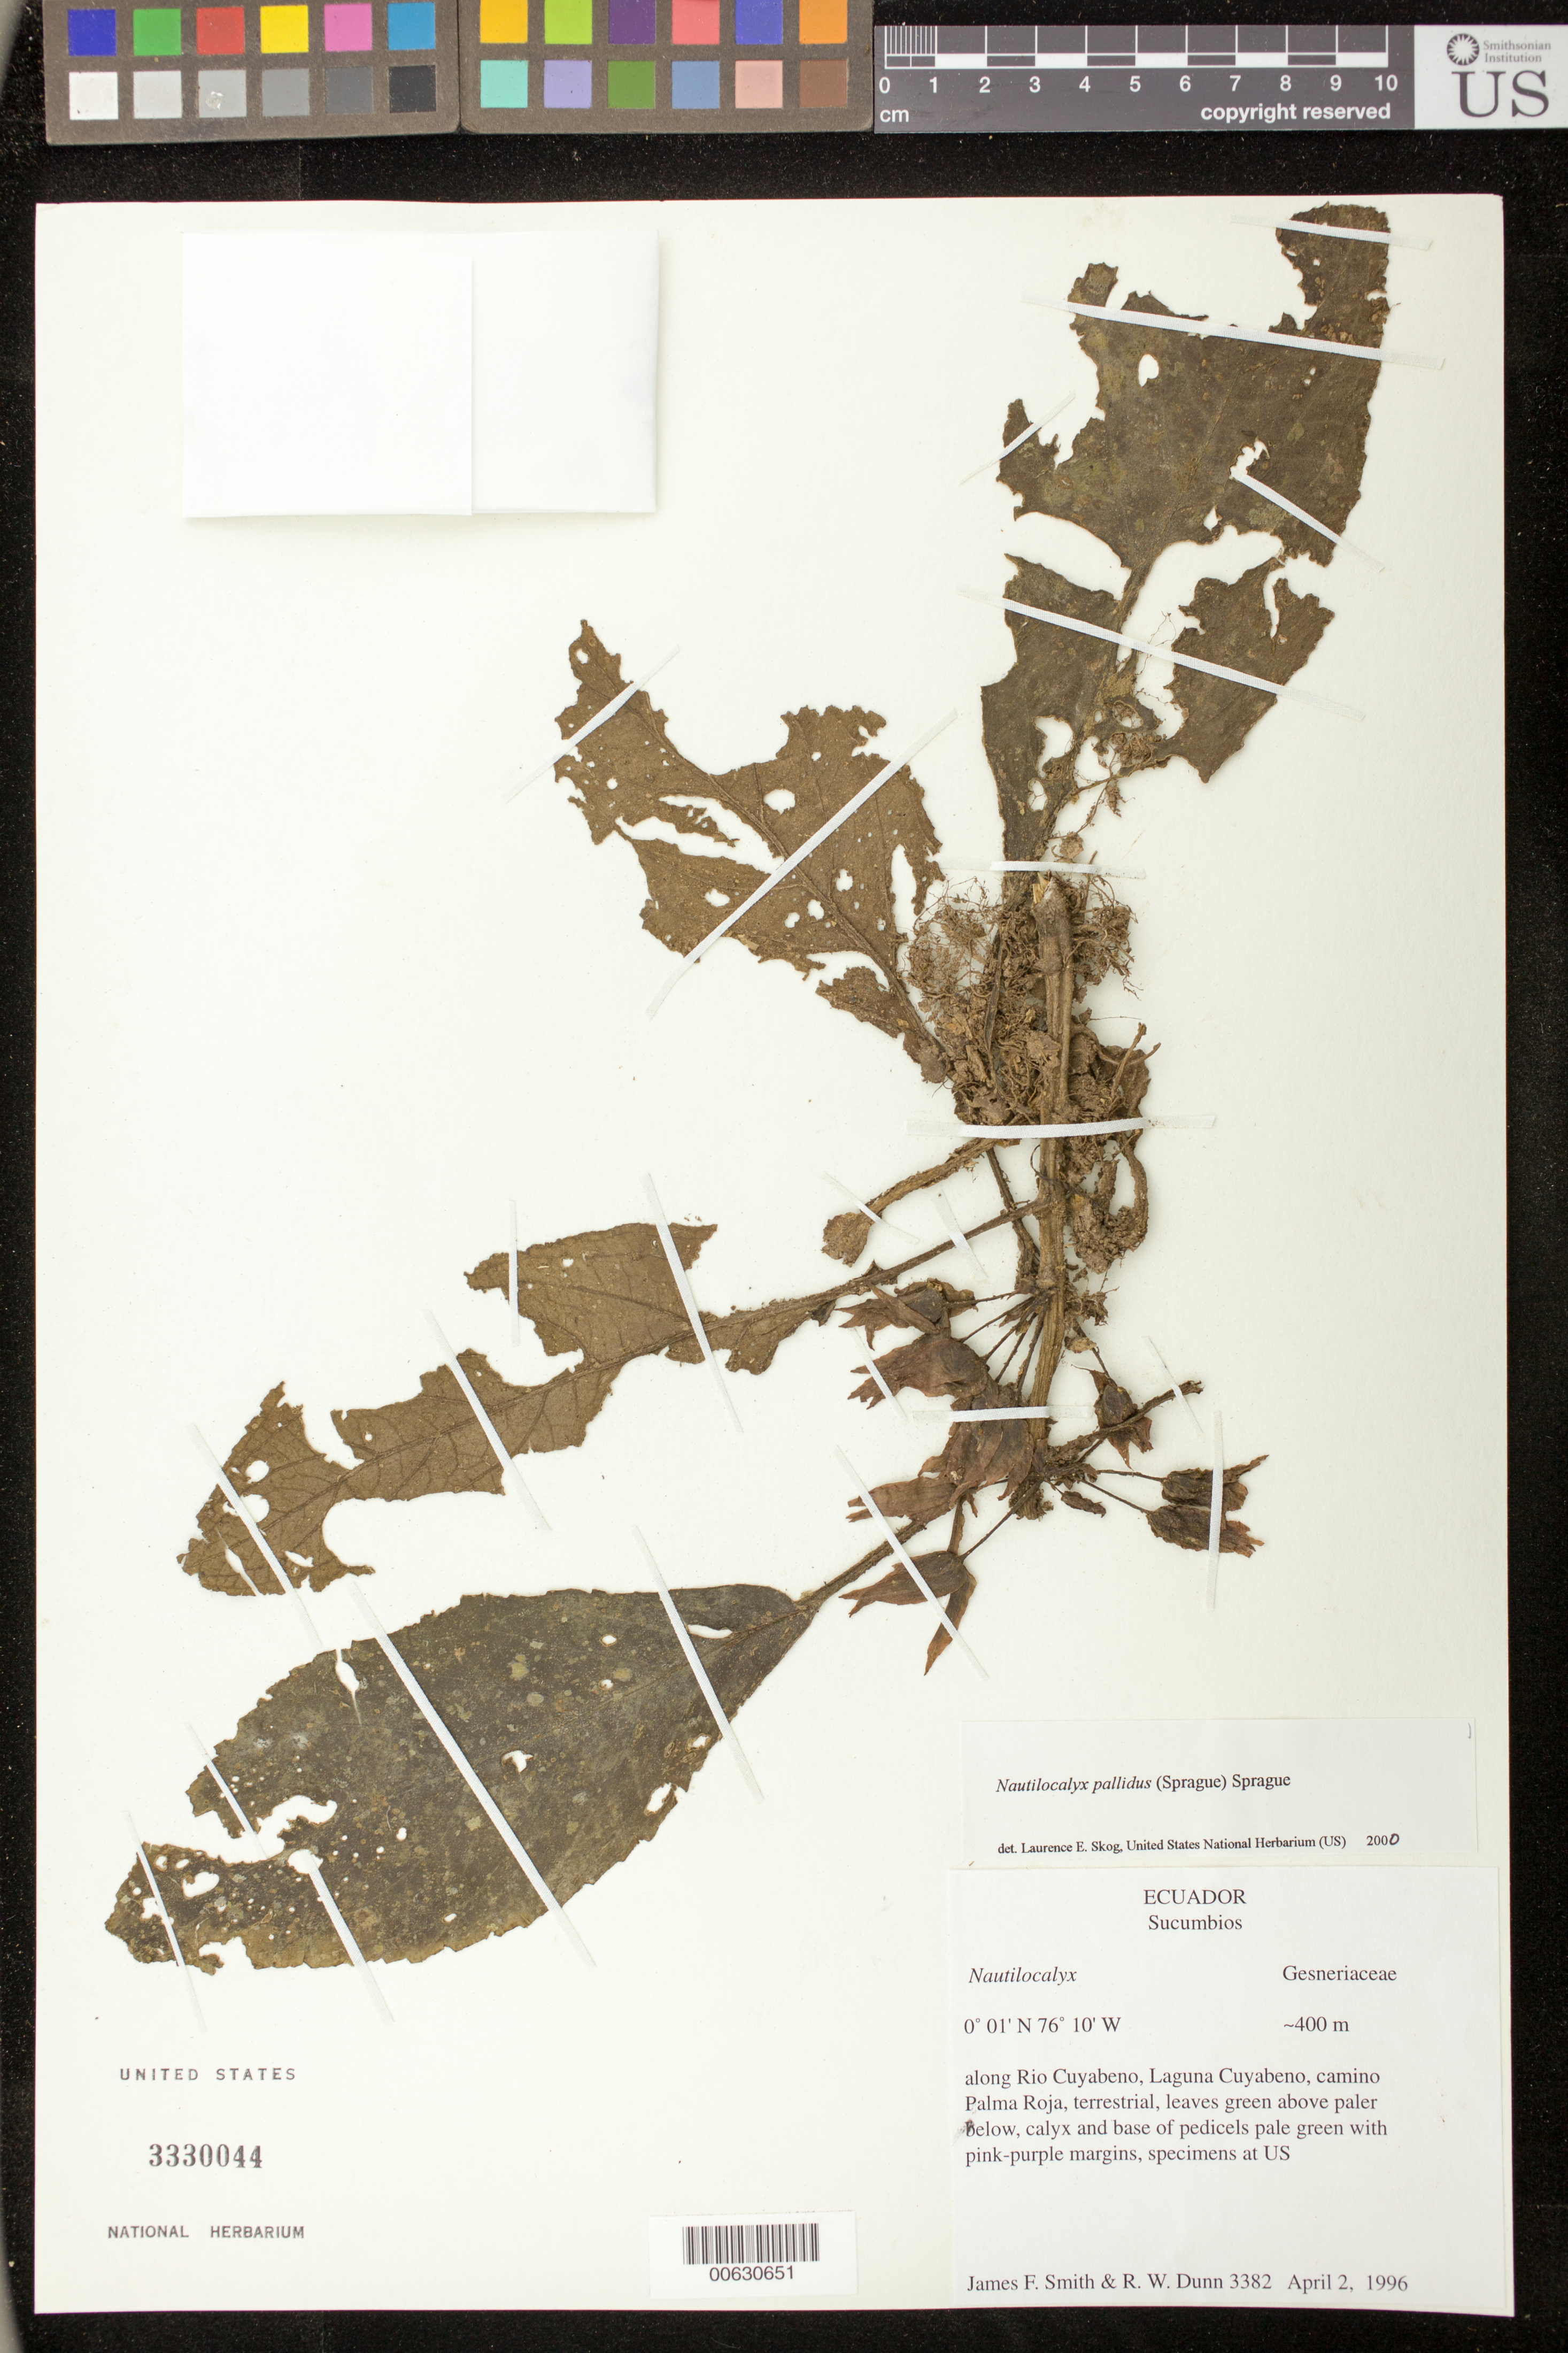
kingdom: Plantae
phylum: Tracheophyta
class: Magnoliopsida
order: Lamiales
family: Gesneriaceae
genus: Nautilocalyx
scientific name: Nautilocalyx pallidus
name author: (Sprague) C. Sprague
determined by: Skog, Laurence E.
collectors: J. Smith & R. Dunn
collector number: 3382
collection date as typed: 02 Apr 1996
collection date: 1996-04-02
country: Ecuador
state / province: Sucumbíos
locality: Along Rio Cuyabeno, Laguna Cuyabeno, camino Palma Roja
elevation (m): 400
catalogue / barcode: US 3330044